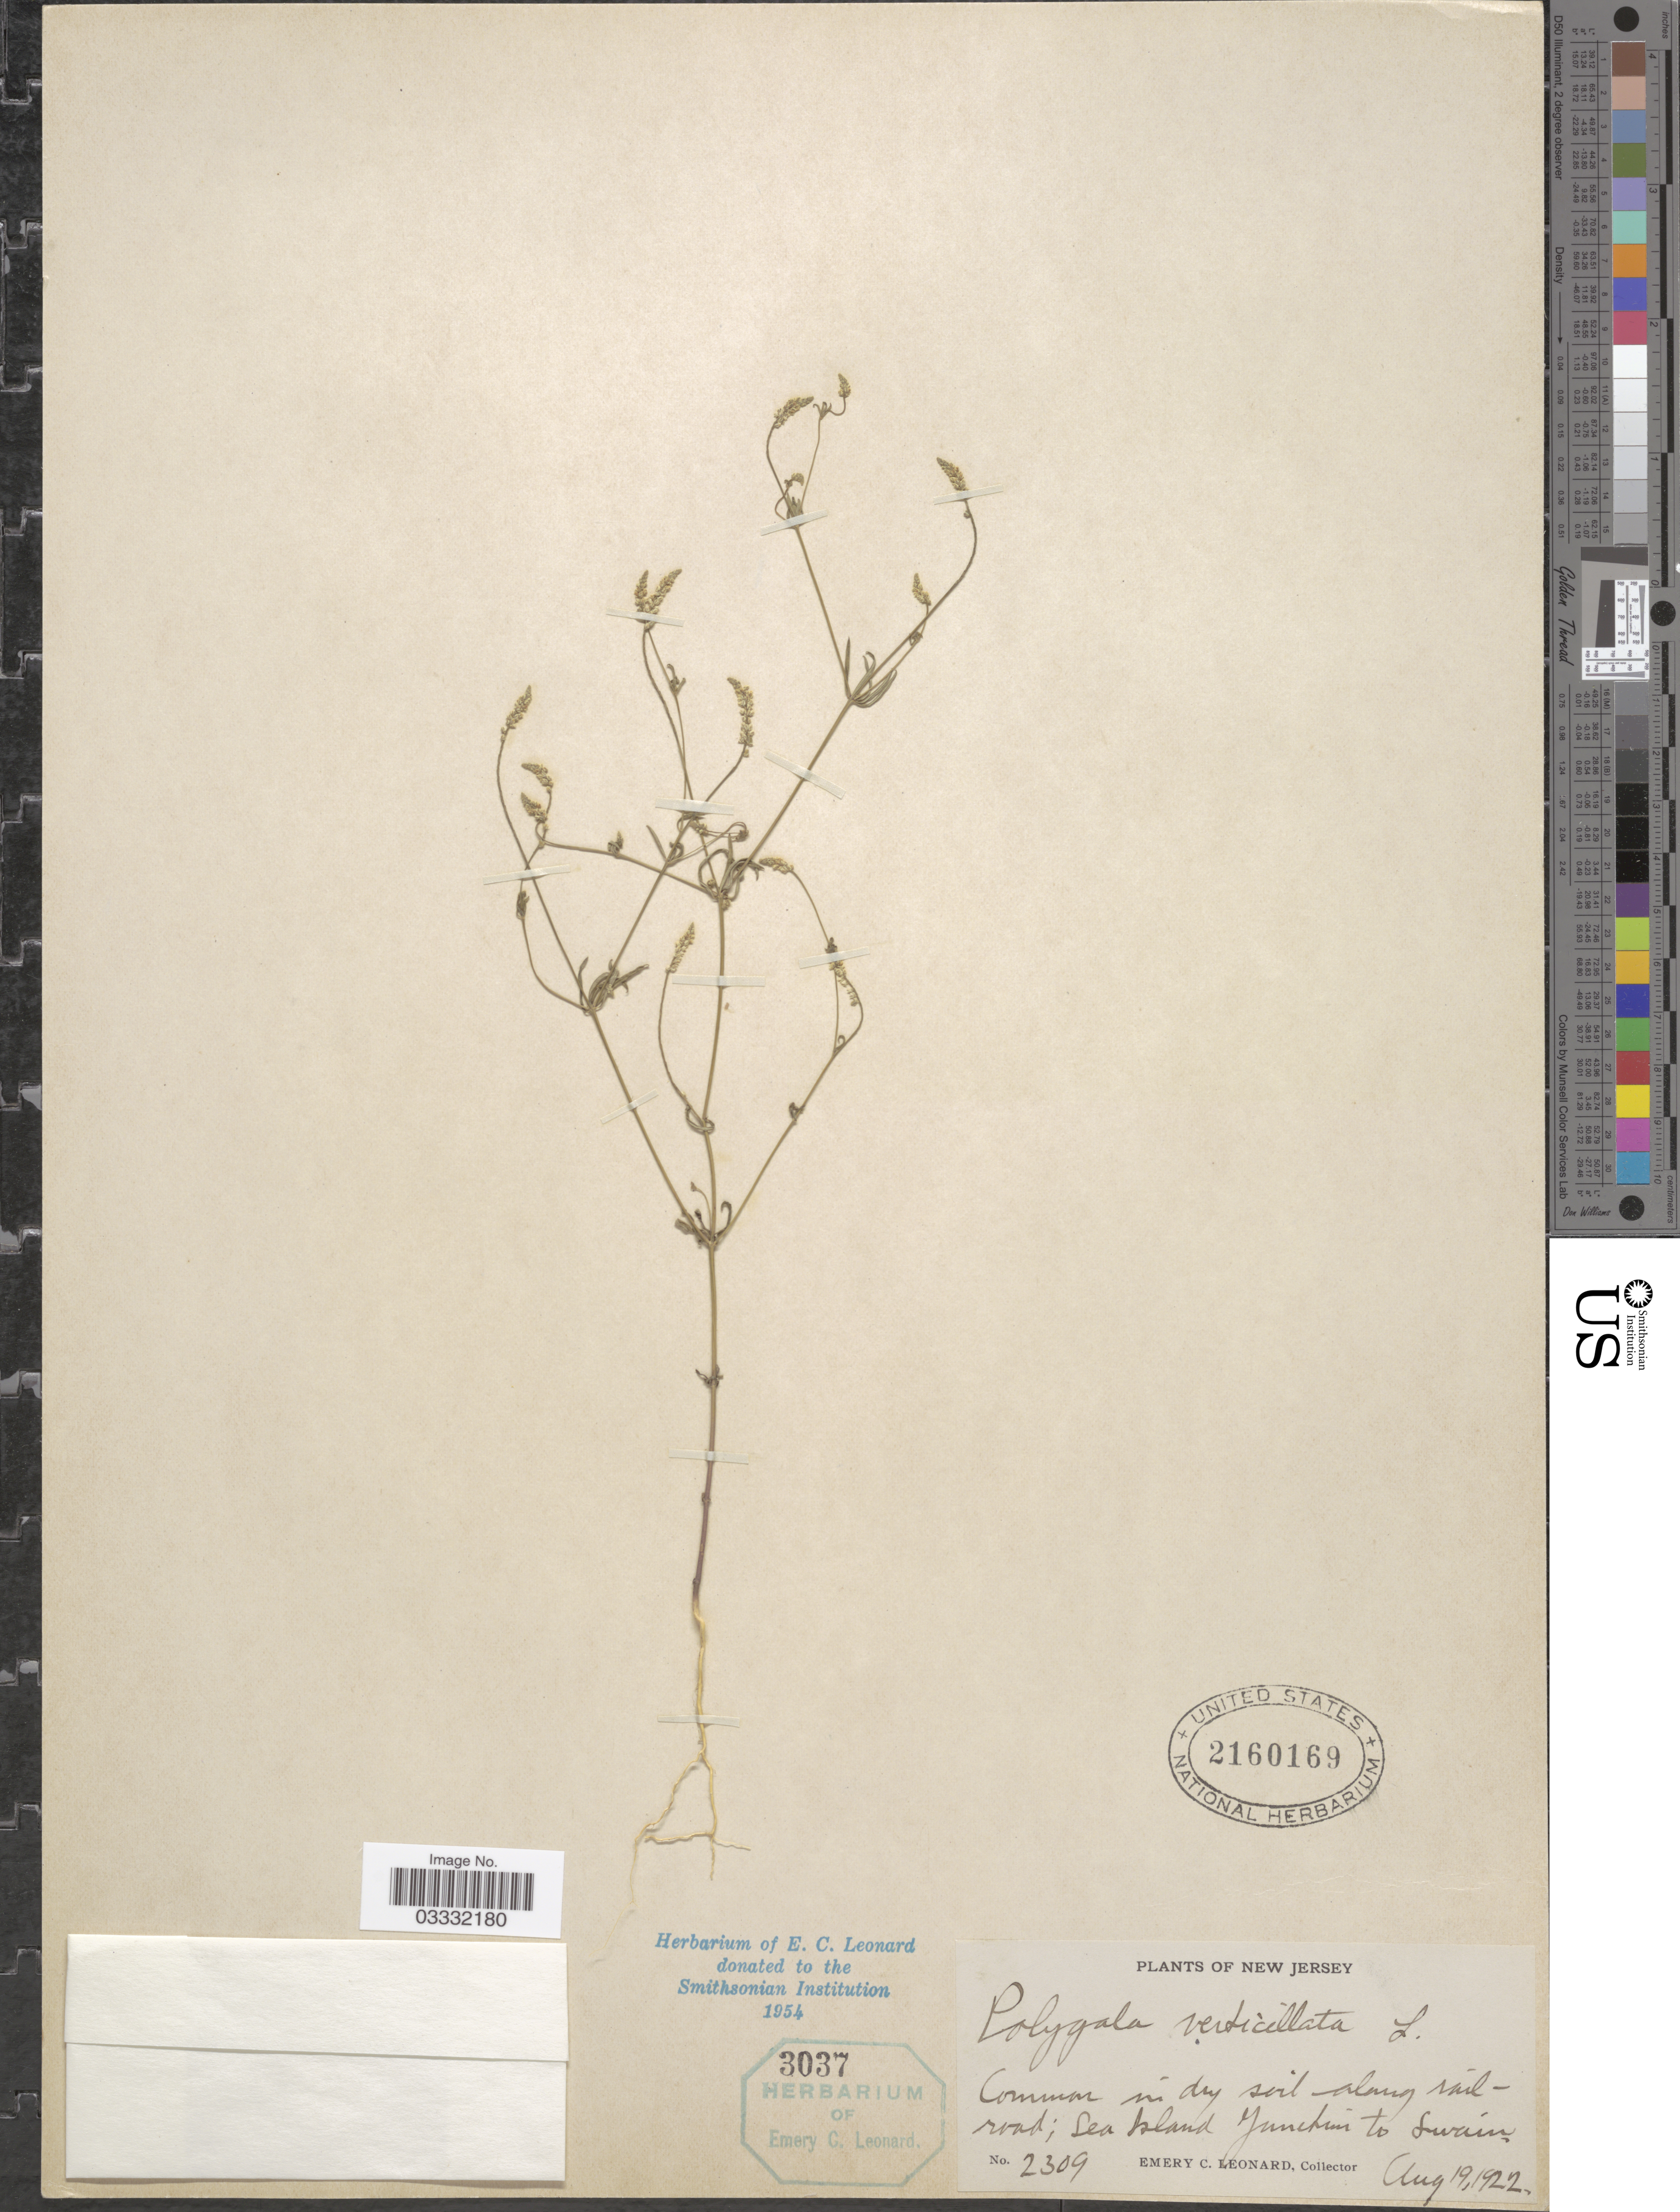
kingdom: Plantae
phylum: Tracheophyta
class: Magnoliopsida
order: Fabales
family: Polygalaceae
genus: Polygala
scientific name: Polygala verticillata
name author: L.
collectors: E. C. Leonard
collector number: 2309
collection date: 1922-08-19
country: United States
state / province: New Jersey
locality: Sea Island Junction to Swain.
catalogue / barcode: US 2160169